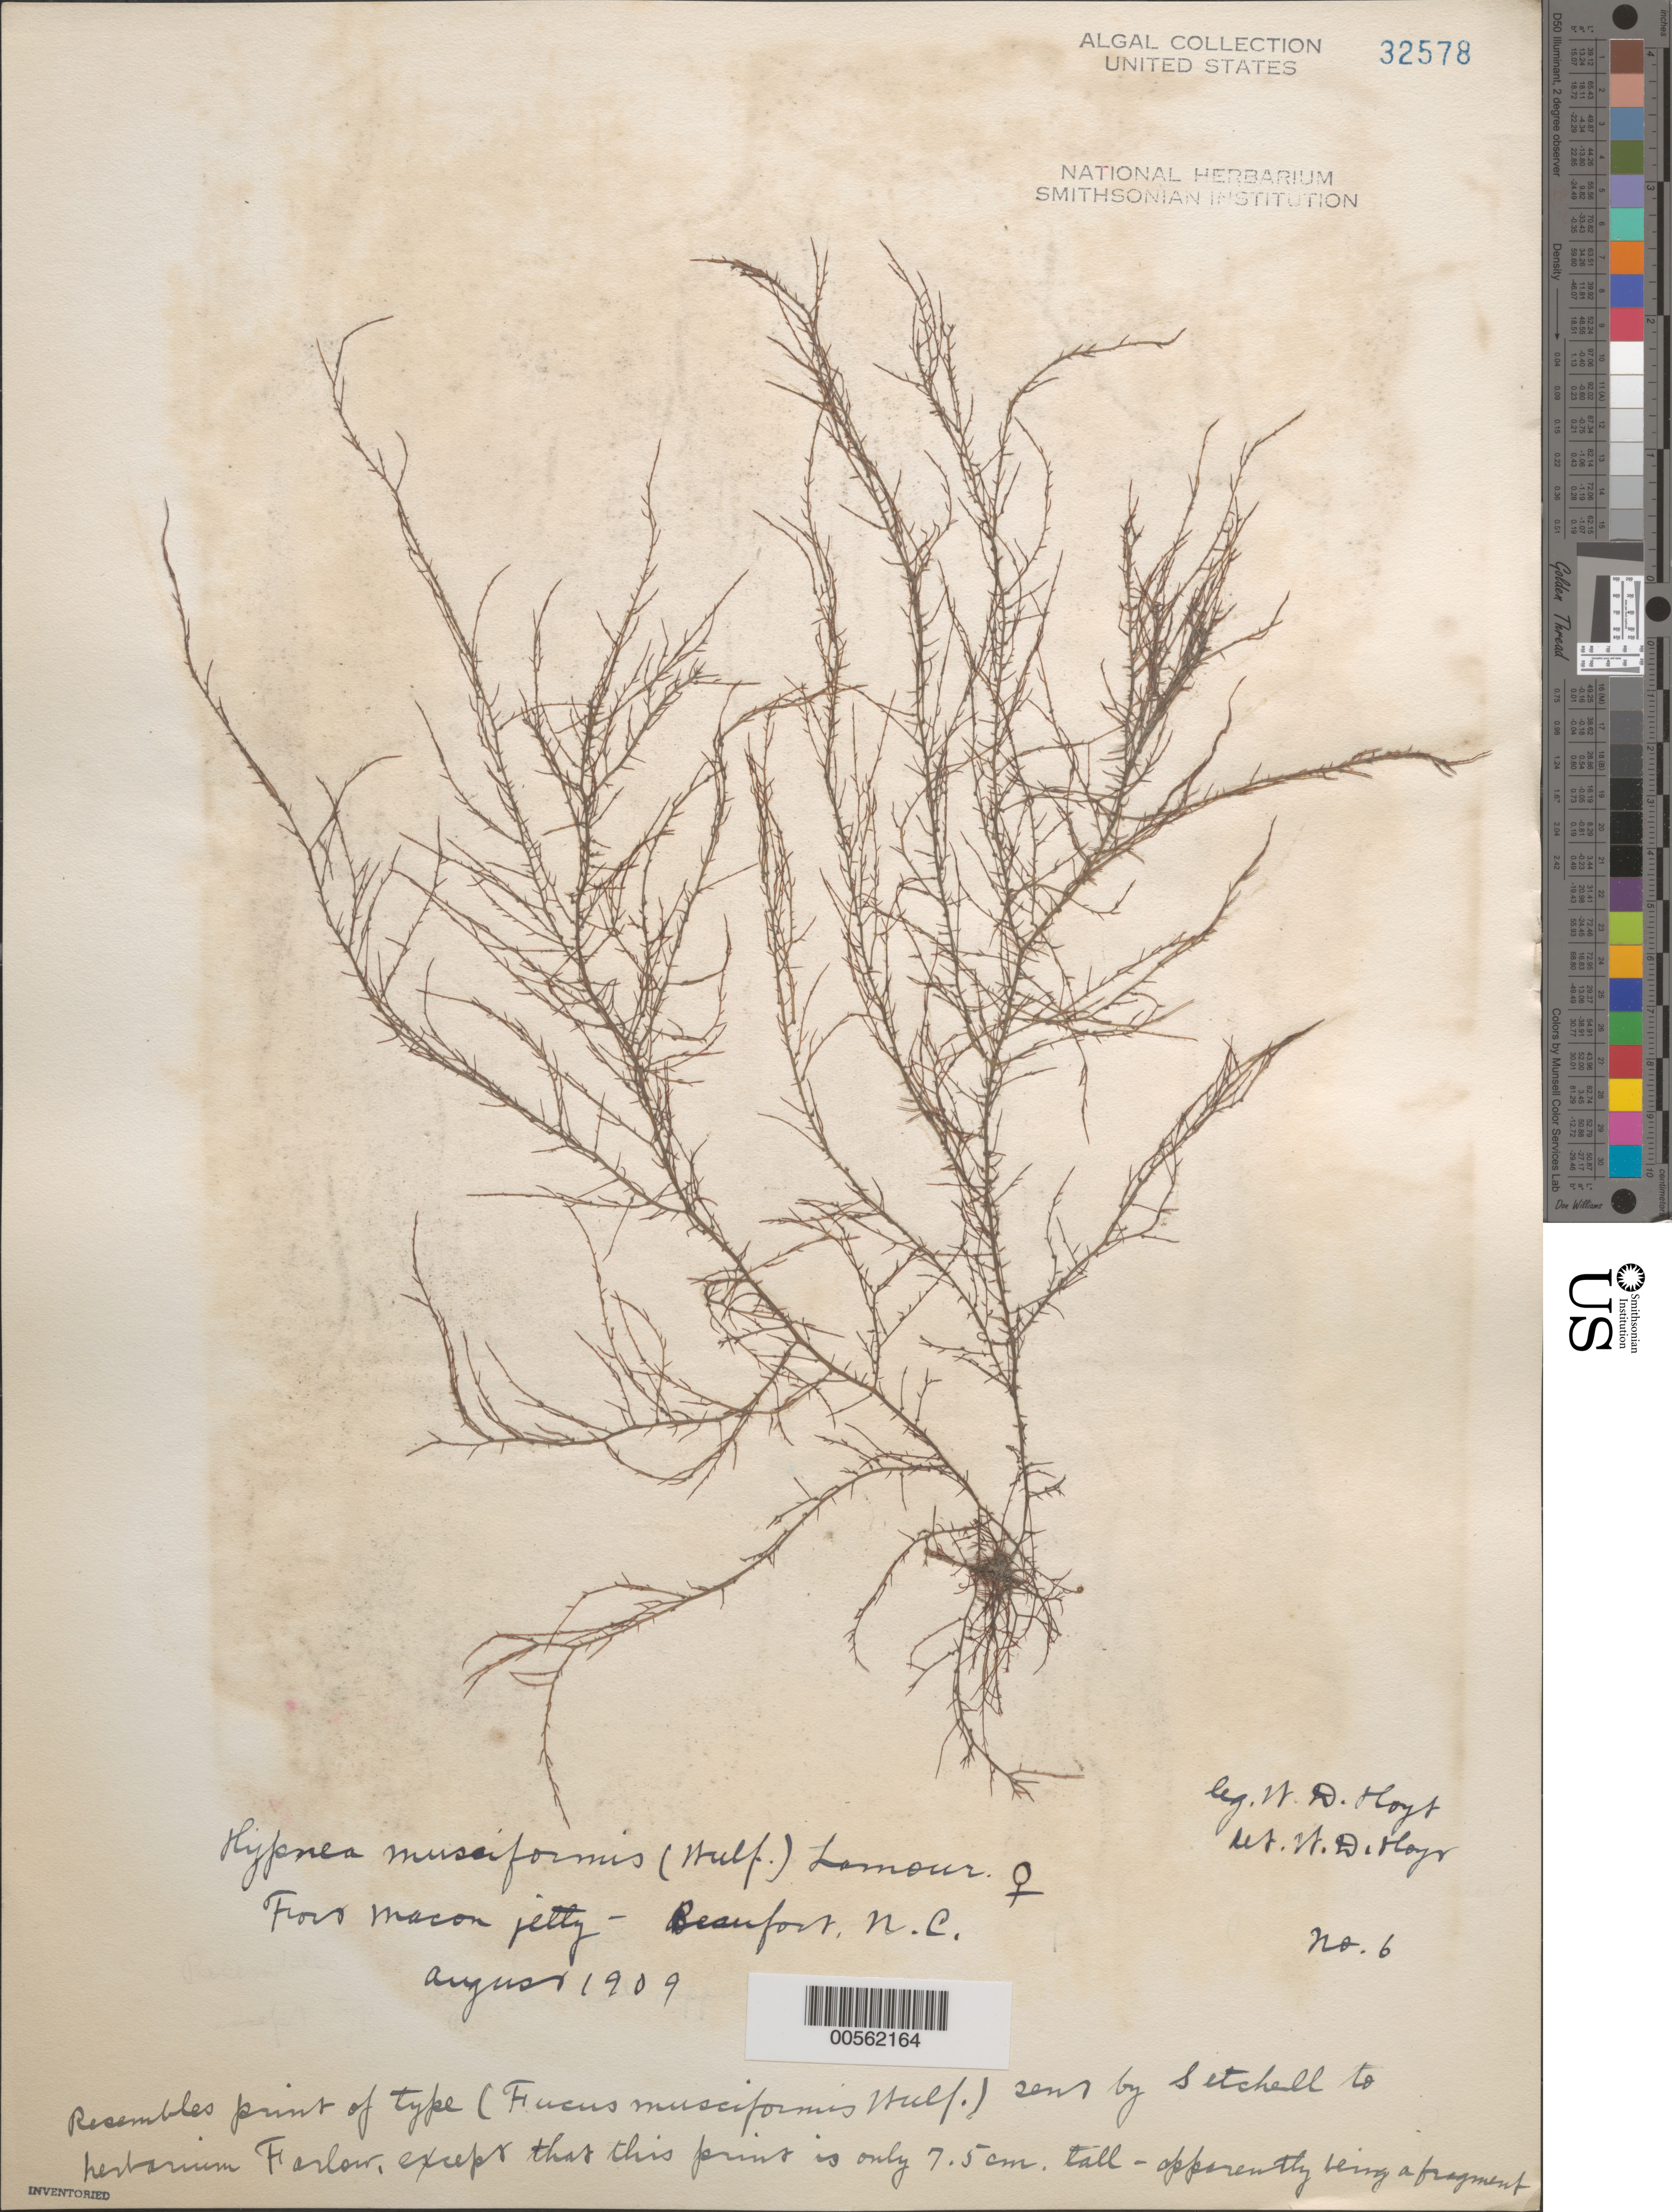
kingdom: Plantae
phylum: Rhodophyta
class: Florideophyceae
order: Gigartinales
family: Cystocloniaceae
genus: Hypnea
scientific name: Hypnea musciformis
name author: (Wulfen) J.V.Lamouroux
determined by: Hoyt, W. D.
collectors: W. D. Hoyt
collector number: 6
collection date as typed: Aug 1909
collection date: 1909-08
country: United States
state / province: North Carolina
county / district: Carteret County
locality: Beaufort, Fort Macon jetty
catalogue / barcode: US 32578